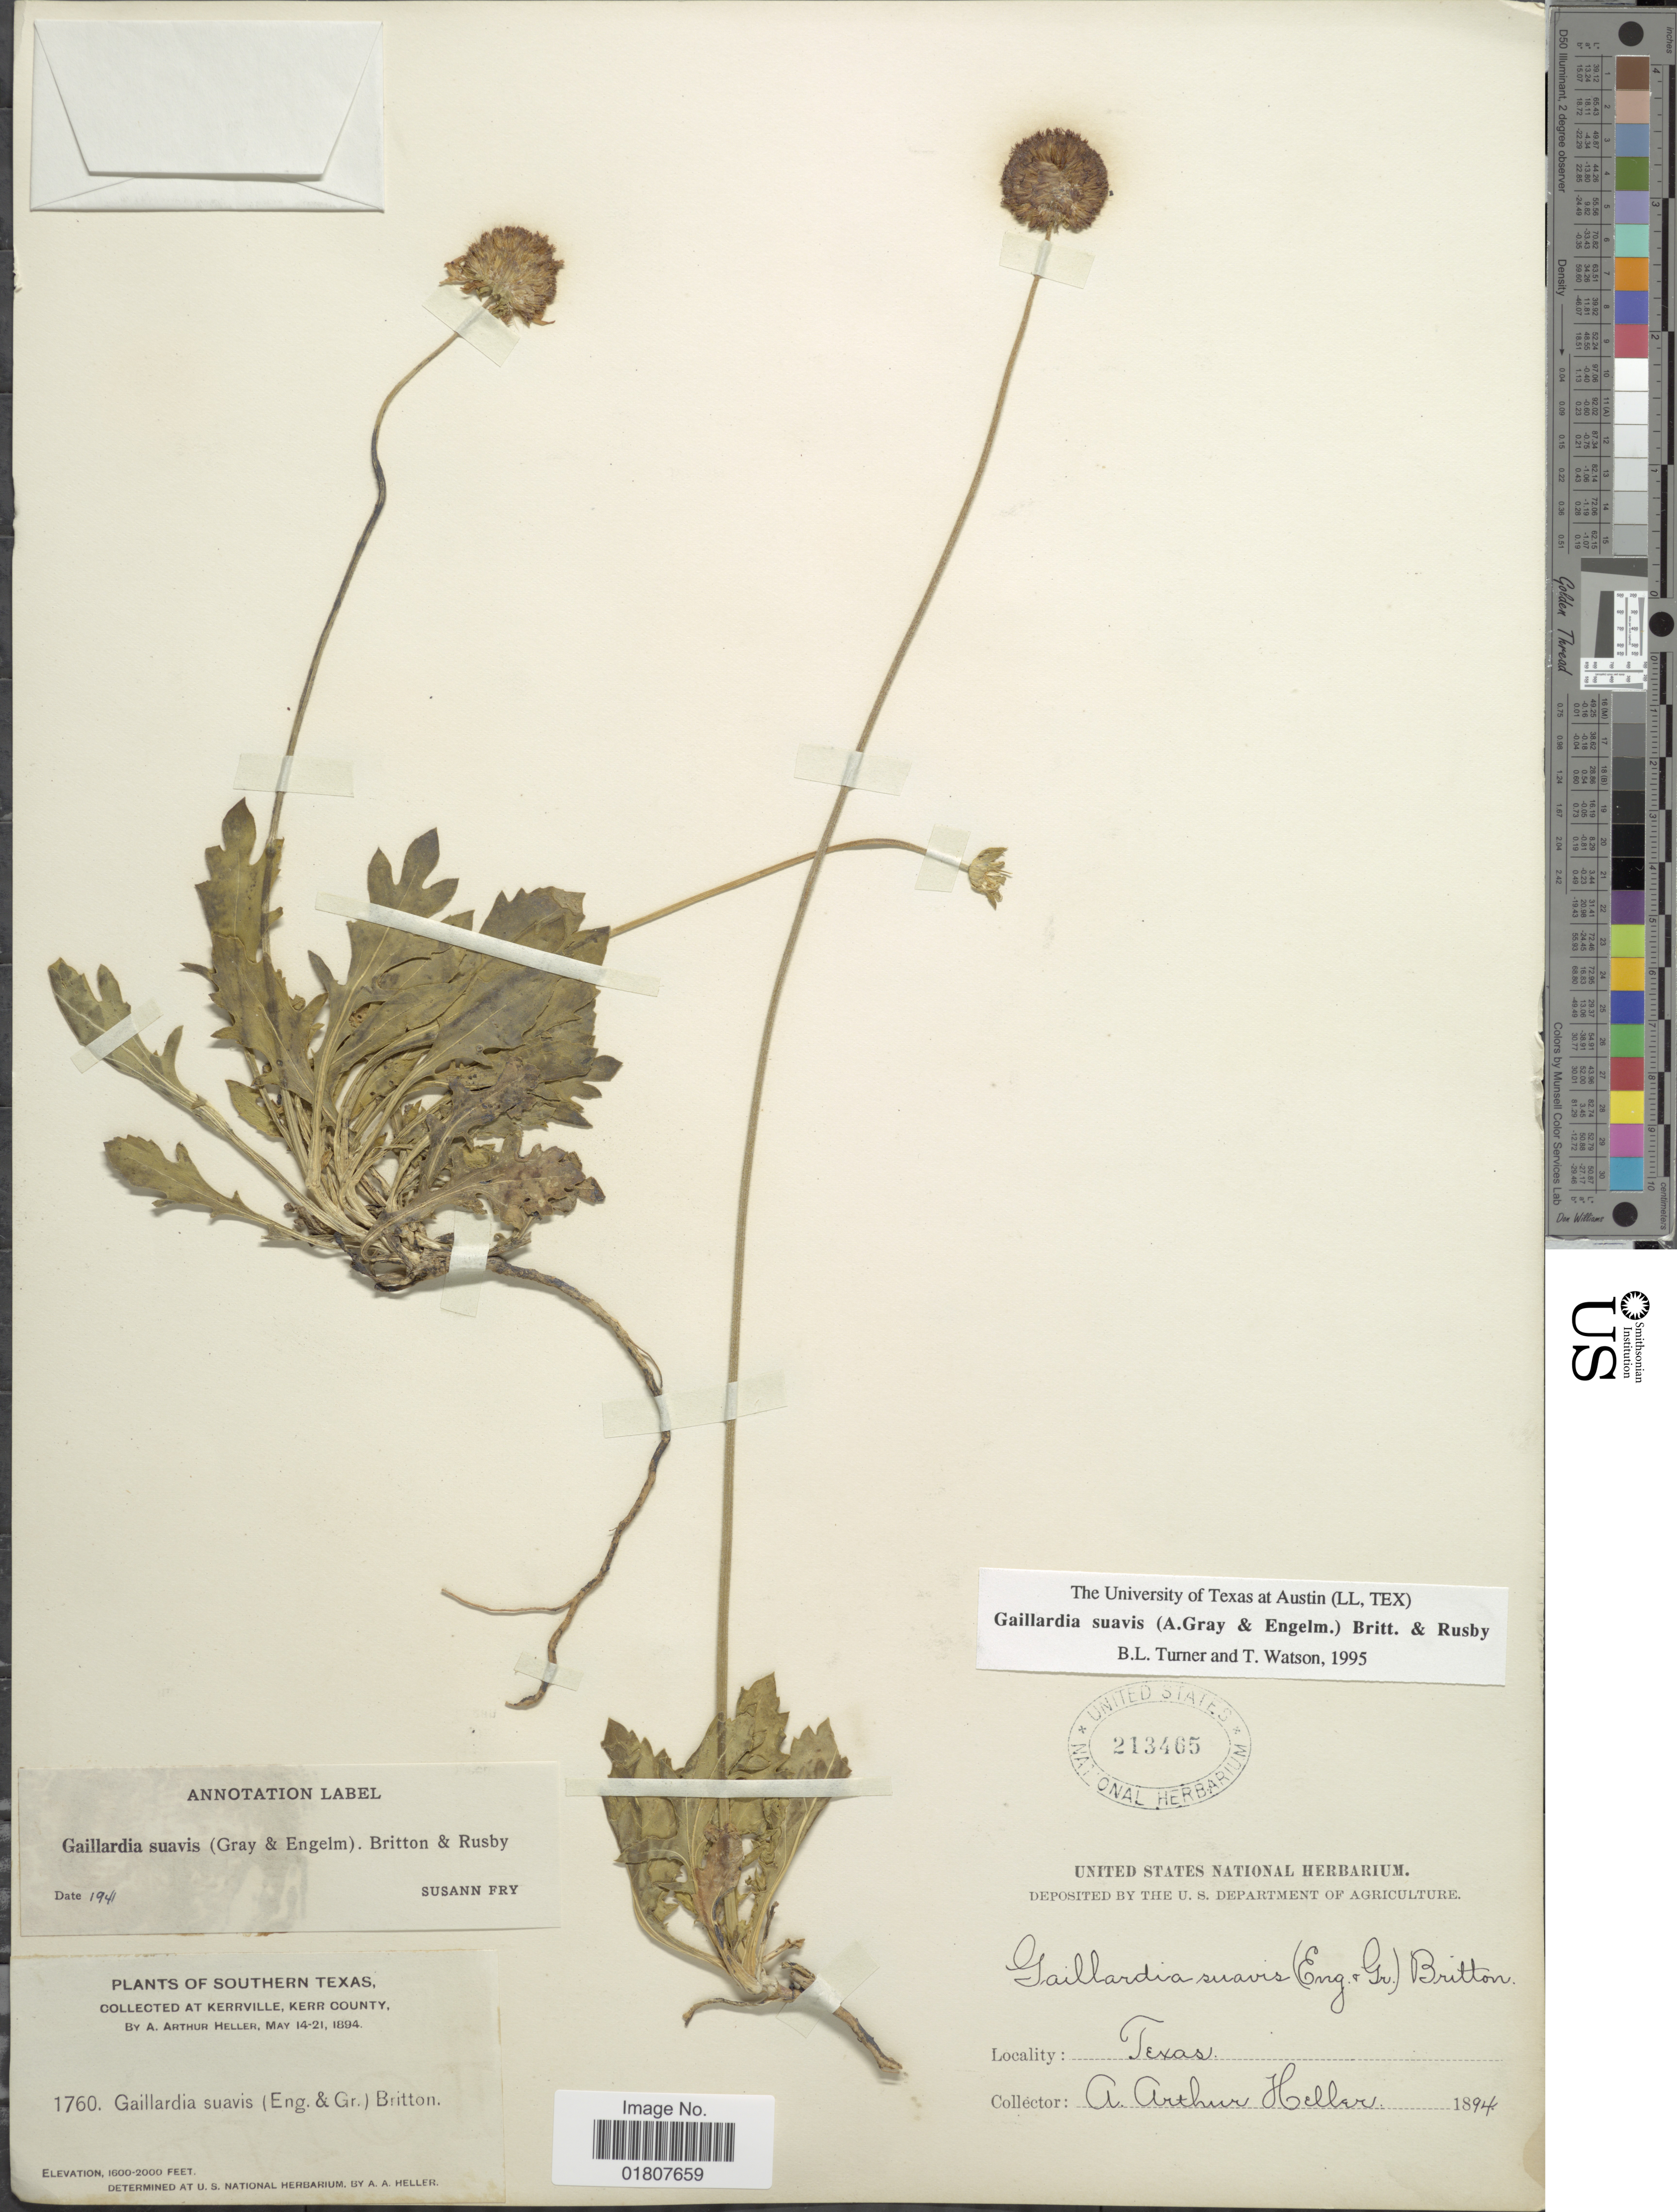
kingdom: Plantae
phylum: Tracheophyta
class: Magnoliopsida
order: Asterales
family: Asteraceae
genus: Gaillardia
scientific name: Gaillardia suavis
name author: (A. Gray & Engelm.) Britton & Rusby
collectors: A. A. Heller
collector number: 1760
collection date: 1894-05-14/1894-05-21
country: United States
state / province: Texas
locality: Southern Texas. At Kerrville, Kerr County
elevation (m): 488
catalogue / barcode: US 213465